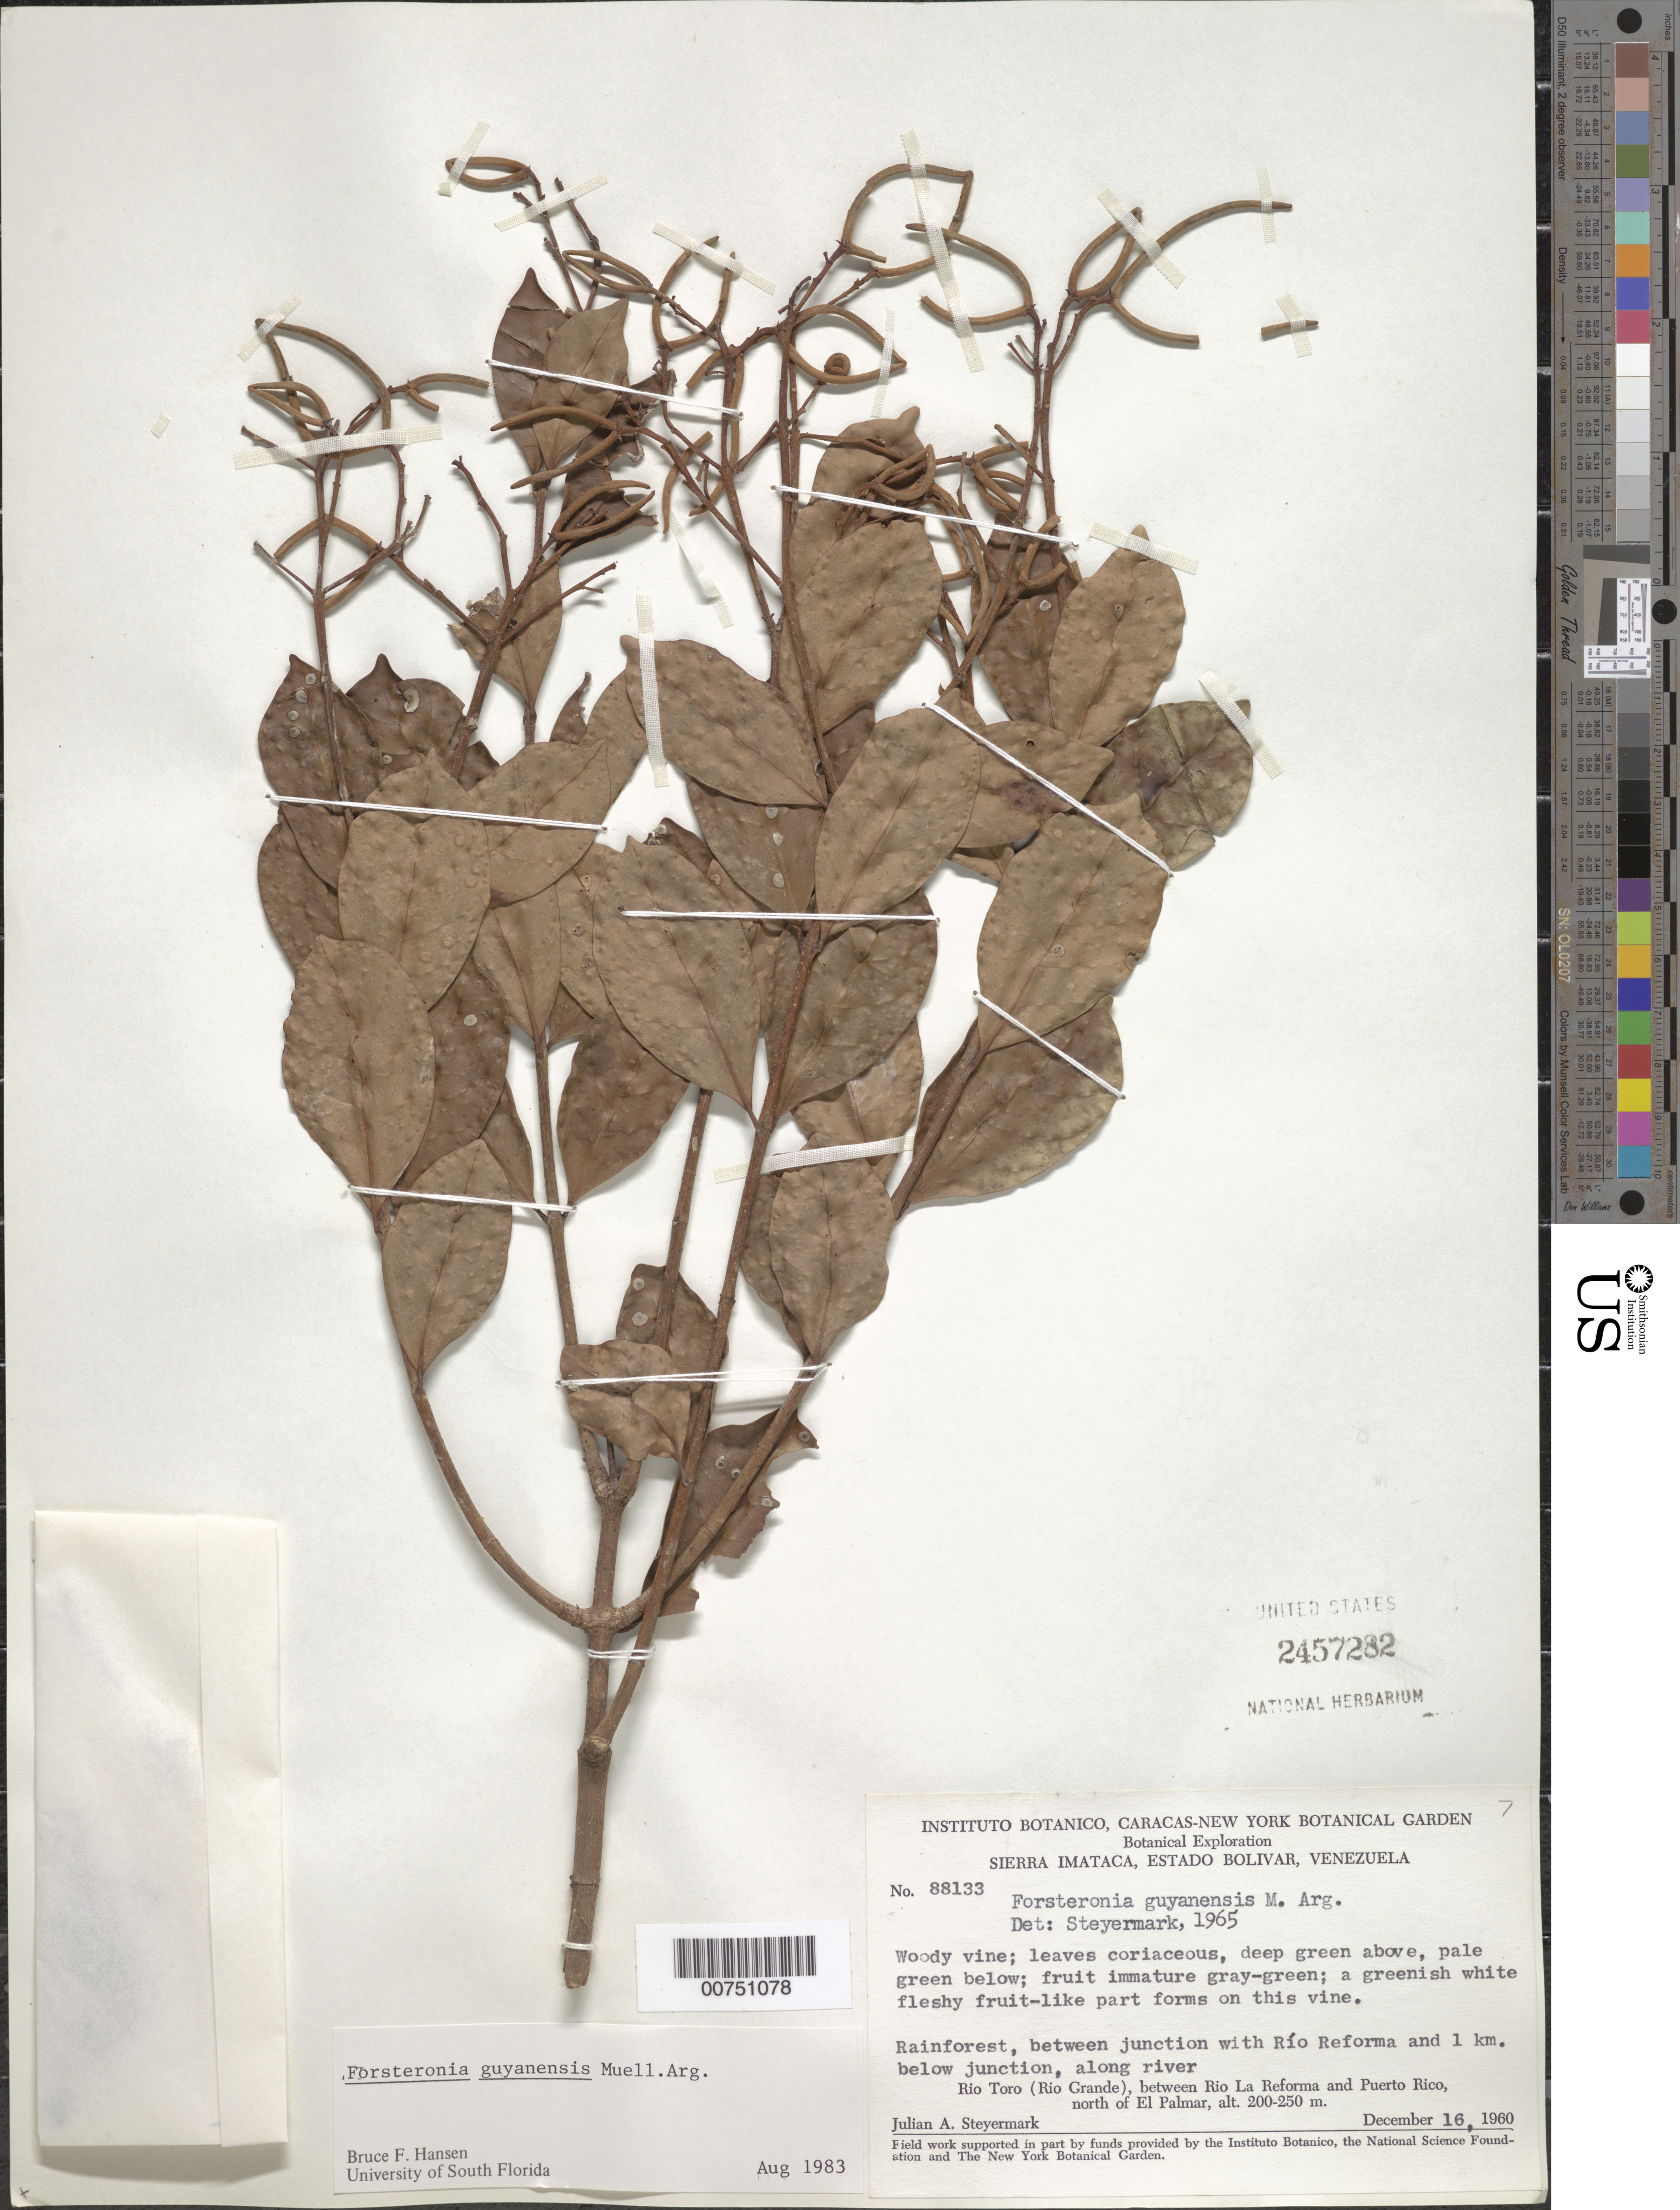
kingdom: Plantae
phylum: Tracheophyta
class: Magnoliopsida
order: Gentianales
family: Apocynaceae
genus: Forsteronia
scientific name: Forsteronia guyanensis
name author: Müll. Arg.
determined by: Steyermark, Julian A., (VEN)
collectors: J. Steyermark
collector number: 88133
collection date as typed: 16-Dec-60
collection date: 1960-12-16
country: Venezuela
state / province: Bolívar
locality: Sierra Imataca, Río Toro (Río Grande), between Río La Reforma and Puerto Rico, N of El Palmar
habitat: Rainforest along river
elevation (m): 200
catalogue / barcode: US 2457282